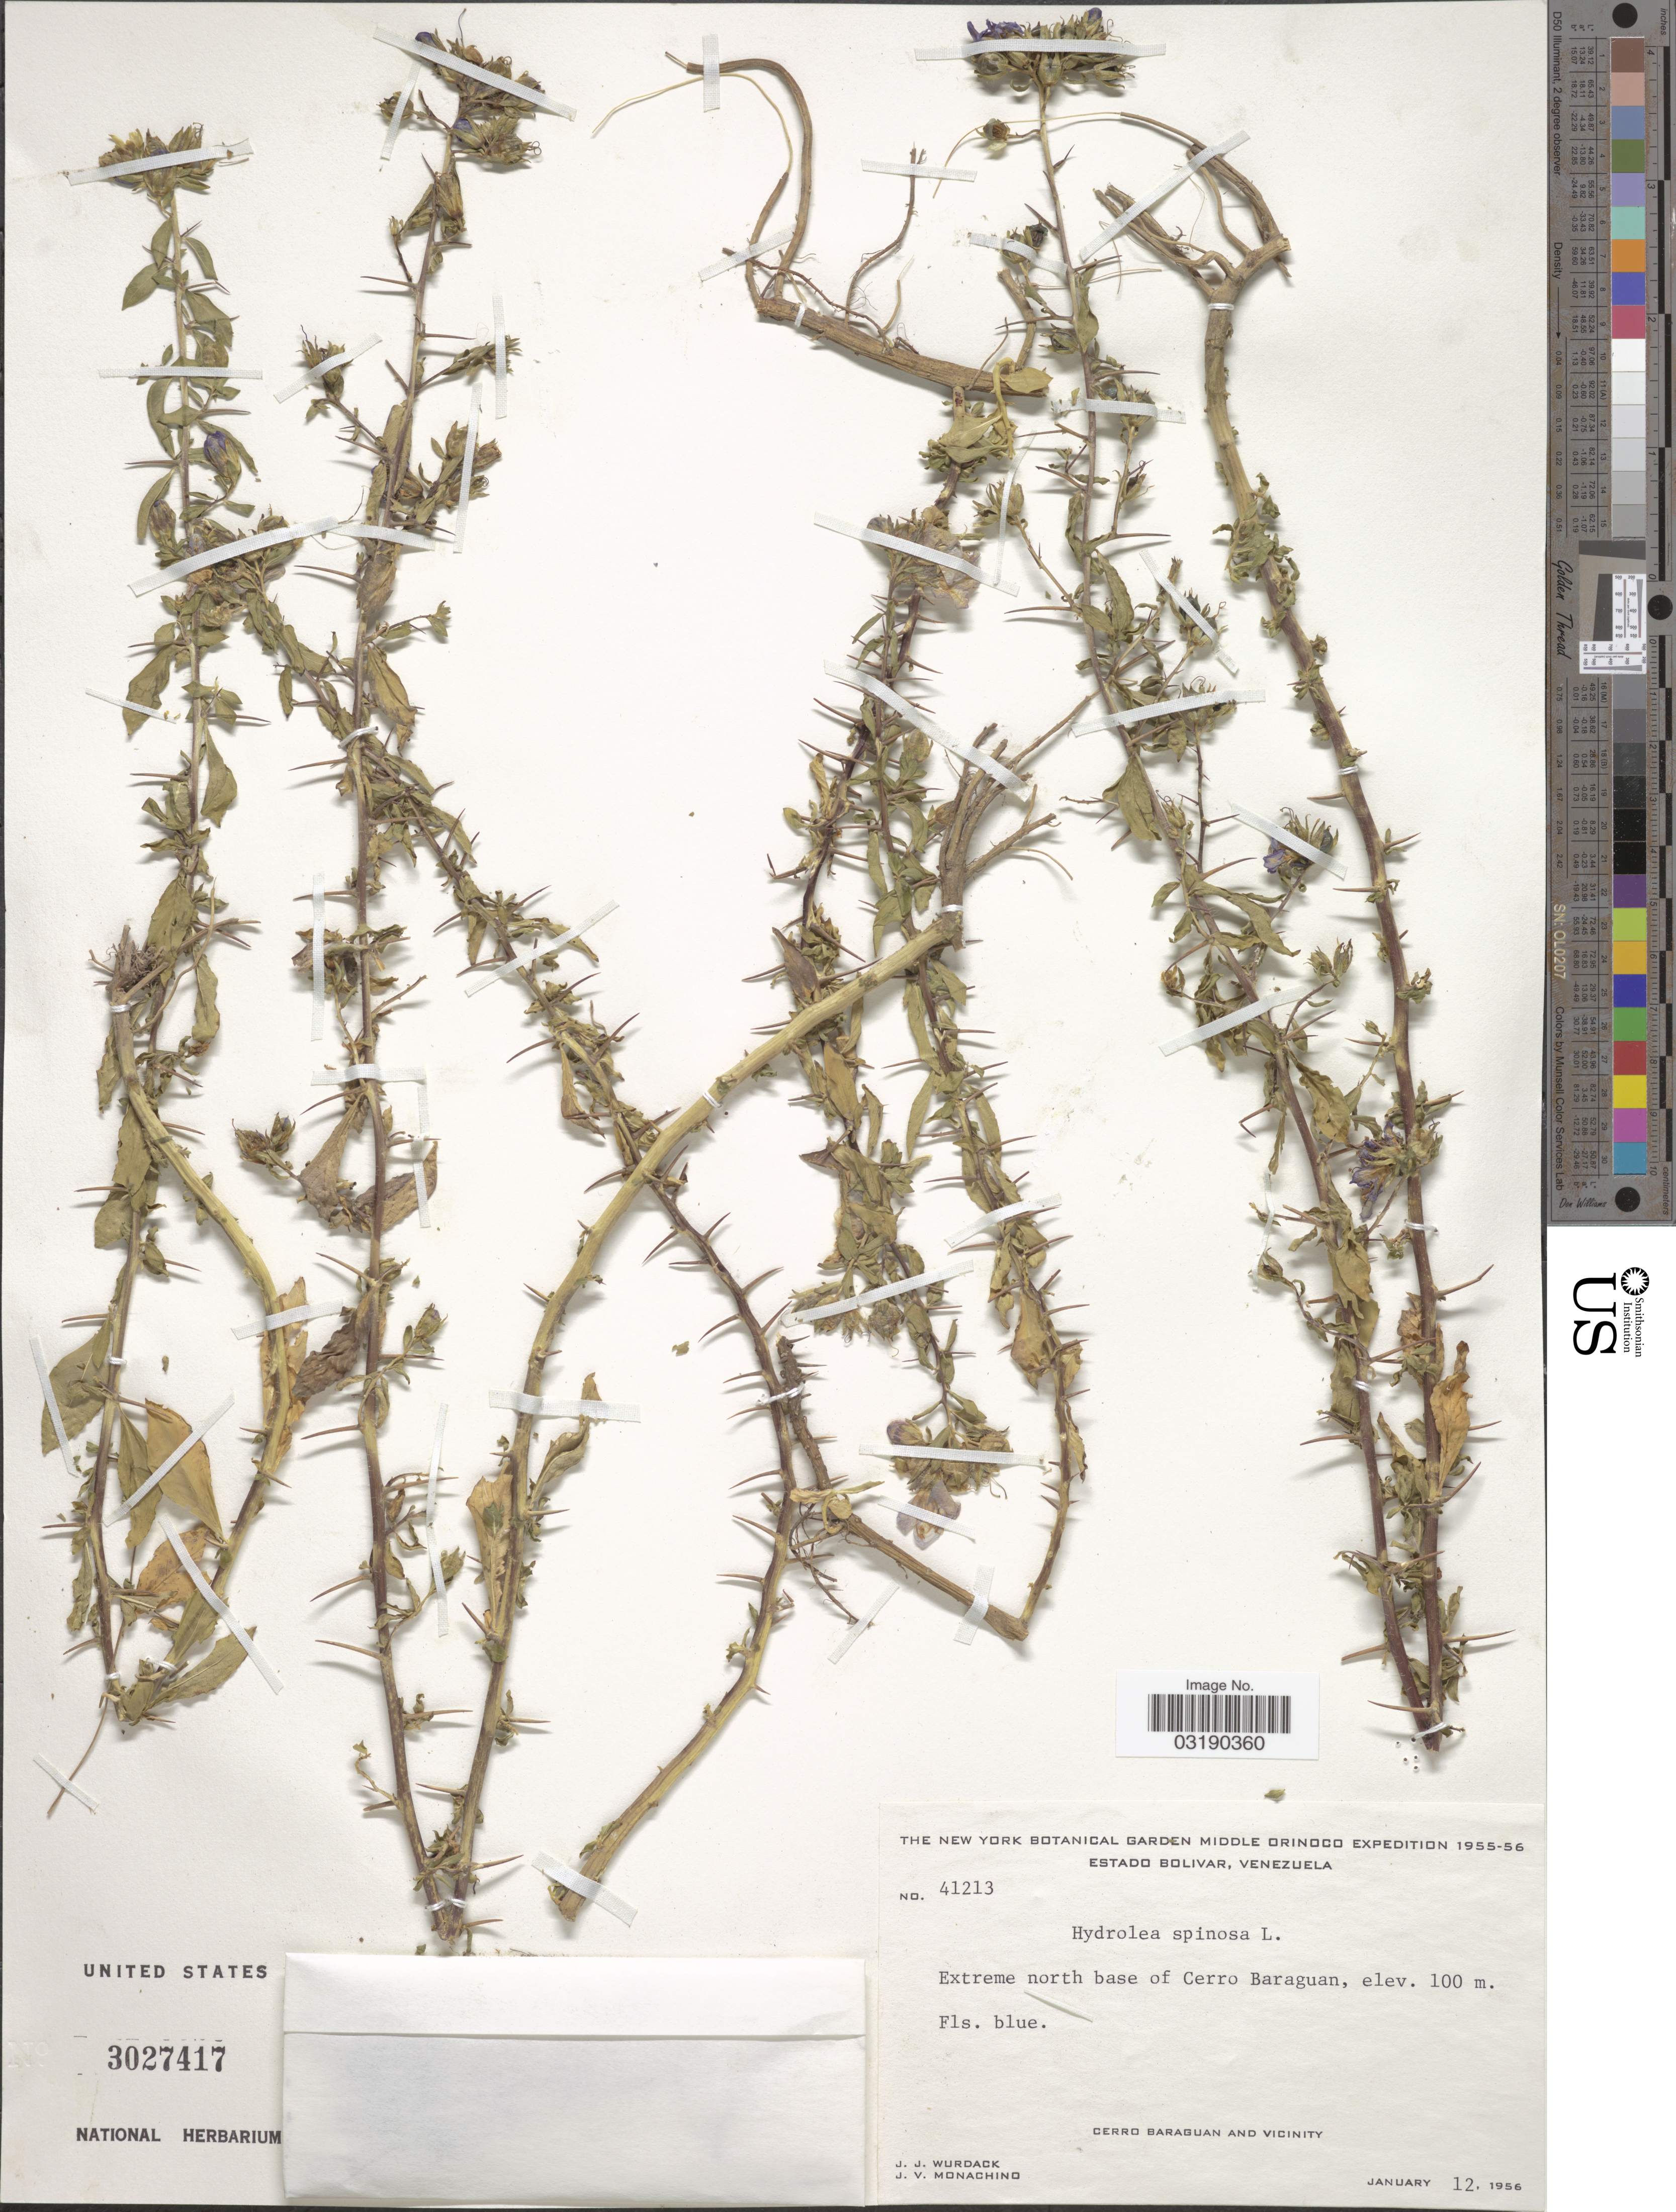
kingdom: Plantae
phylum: Tracheophyta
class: Magnoliopsida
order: Solanales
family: Hydroleaceae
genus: Hydrolea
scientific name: Hydrolea spinosa var. spinosa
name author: L.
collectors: J. J. Wurdack & J. V. Monachino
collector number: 41213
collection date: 1956-01-12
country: Venezuela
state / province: Bolivar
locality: Extreme north base of Cerro Baraguan. Cerro Baraguan and Vicinity.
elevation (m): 100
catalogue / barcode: US 3027417